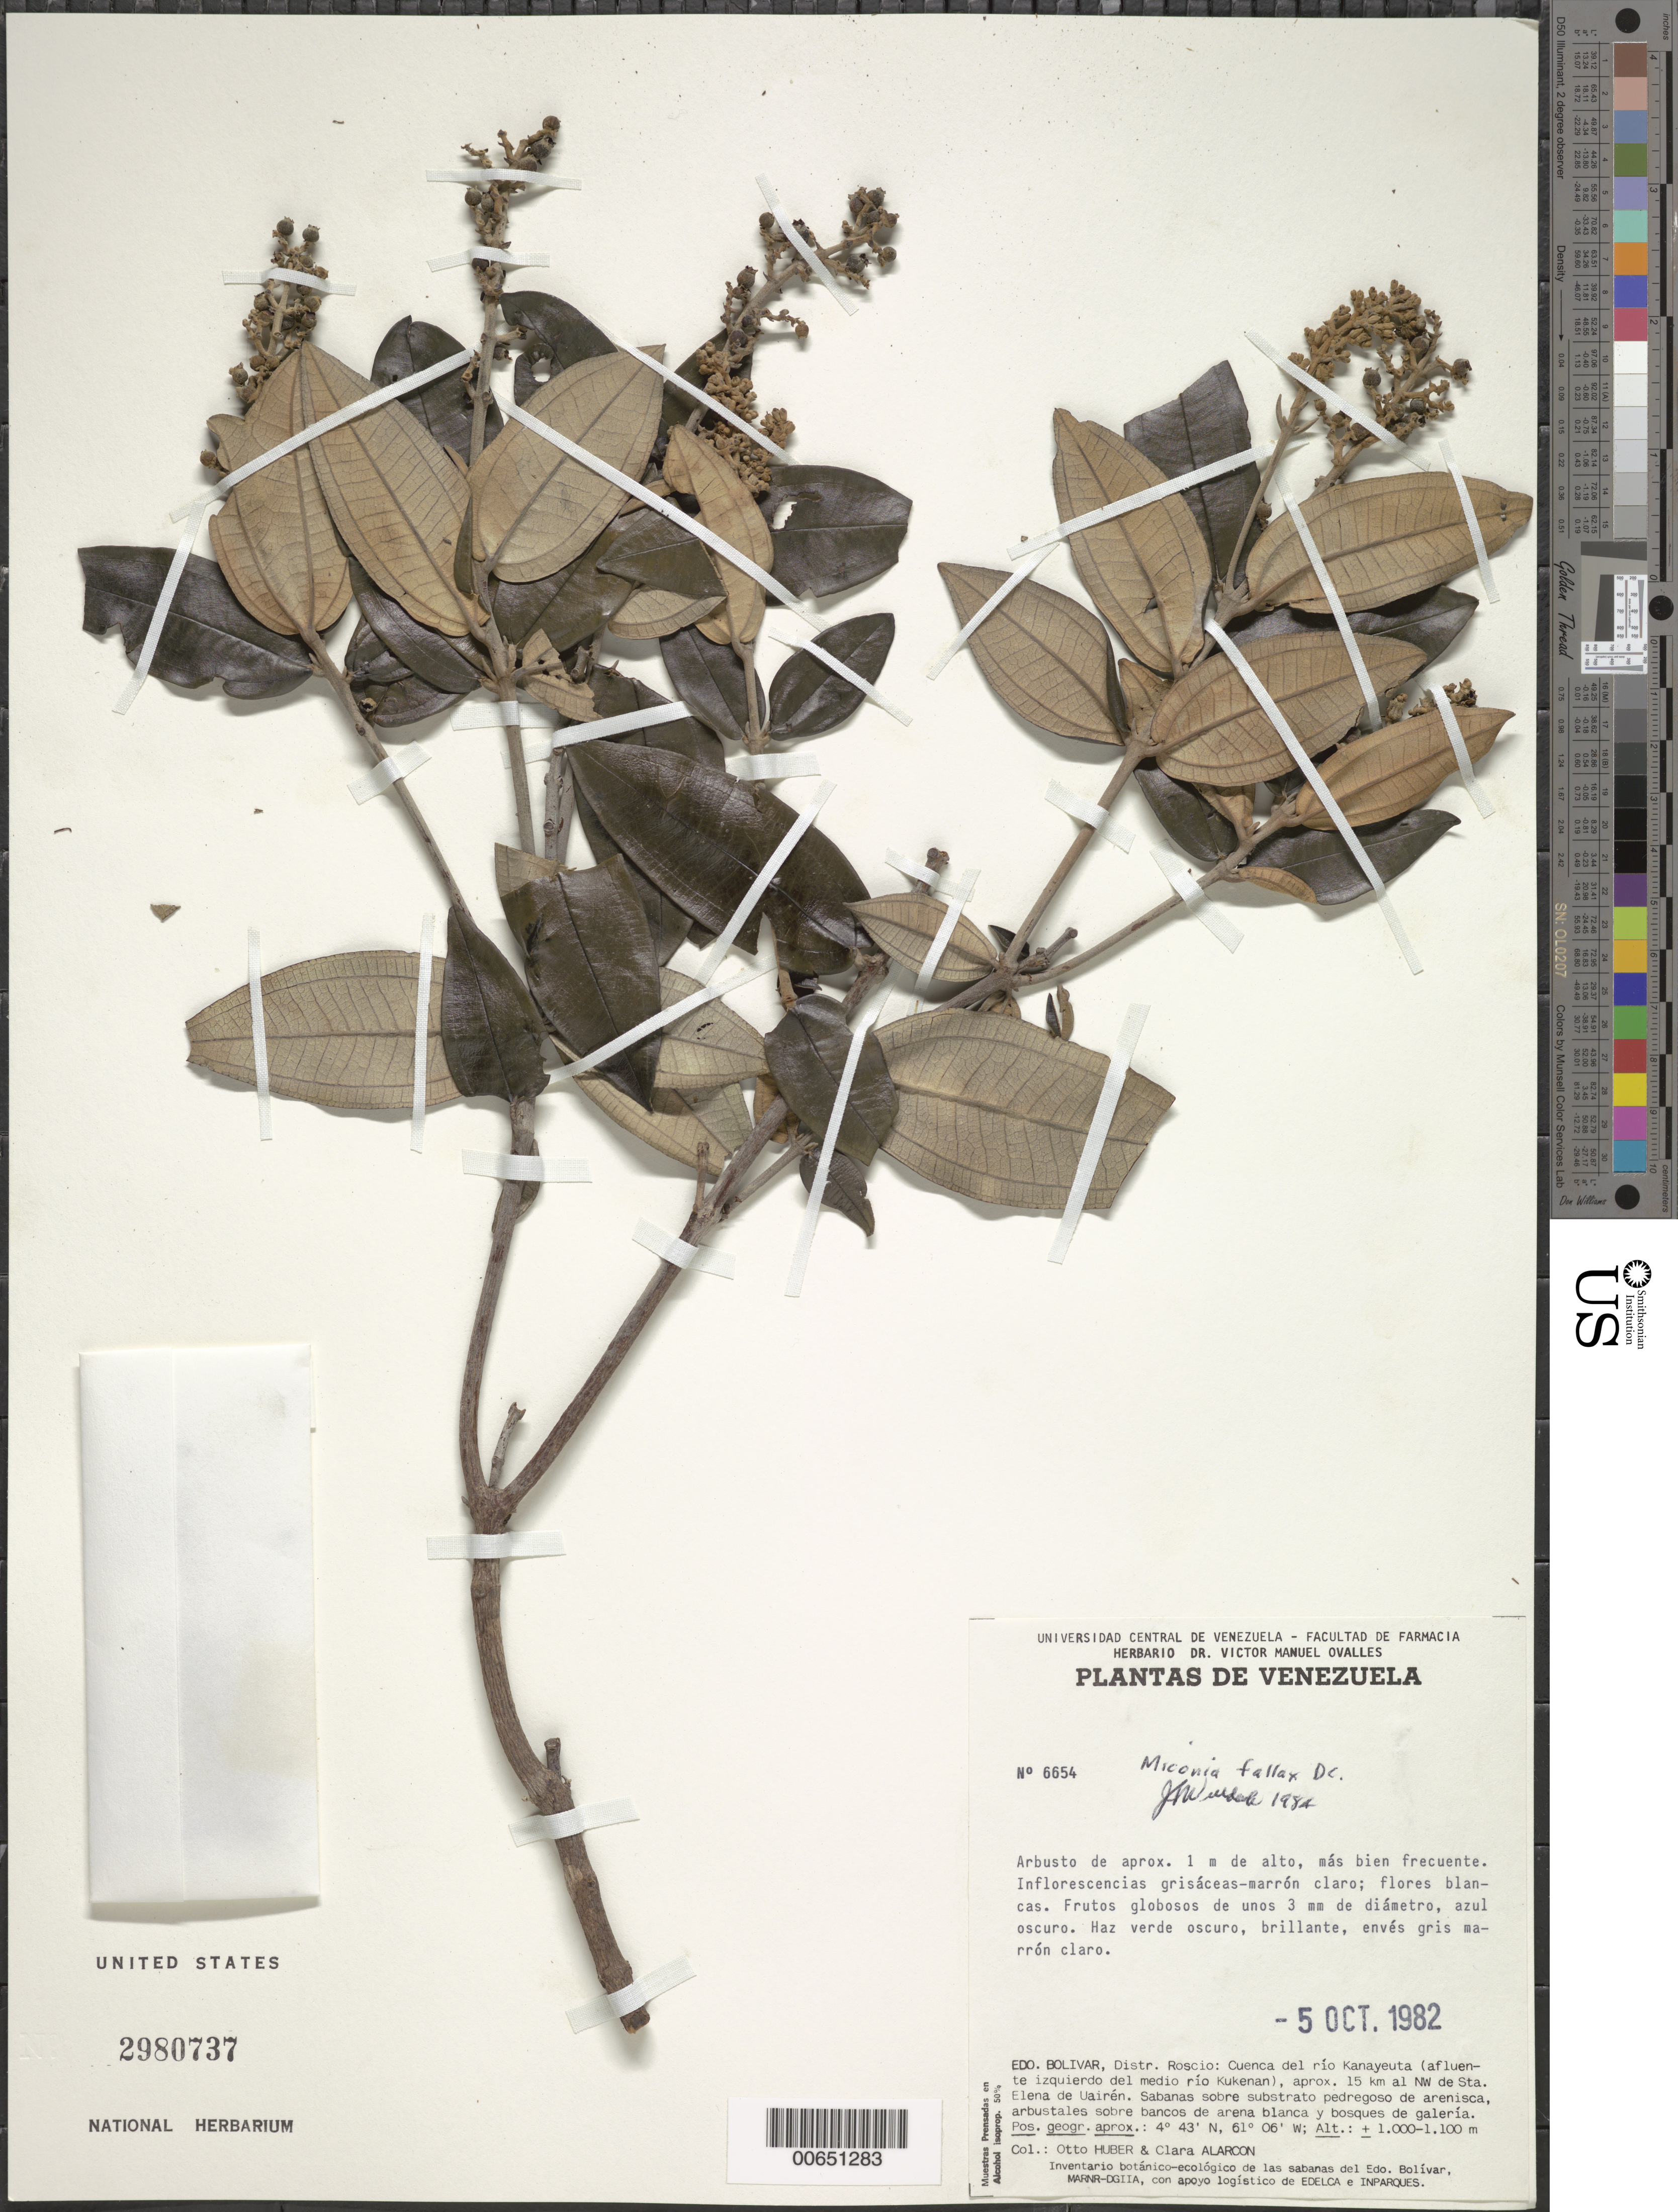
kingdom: Plantae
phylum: Tracheophyta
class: Magnoliopsida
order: Myrtales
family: Melastomataceae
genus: Miconia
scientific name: Miconia fallax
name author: DC.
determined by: Wurdack, John J., (US), US (UNITED STATES)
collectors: O. Huber & C. Alarcon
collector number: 6654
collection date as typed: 5-Oct-82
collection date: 1982-10-05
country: Venezuela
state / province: Bolívar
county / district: Roscio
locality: Cuenca del Río Kanayeuta (afl izquierdo del medio Río Kukenan) aprox 15 km al NW de Sta. Elena de Uairen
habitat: Sabanas sobre substrato pedregoso de arenisca, arbustales sobre bancos de arena blanca y bosques de galeria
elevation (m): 1000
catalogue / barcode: US 2980737